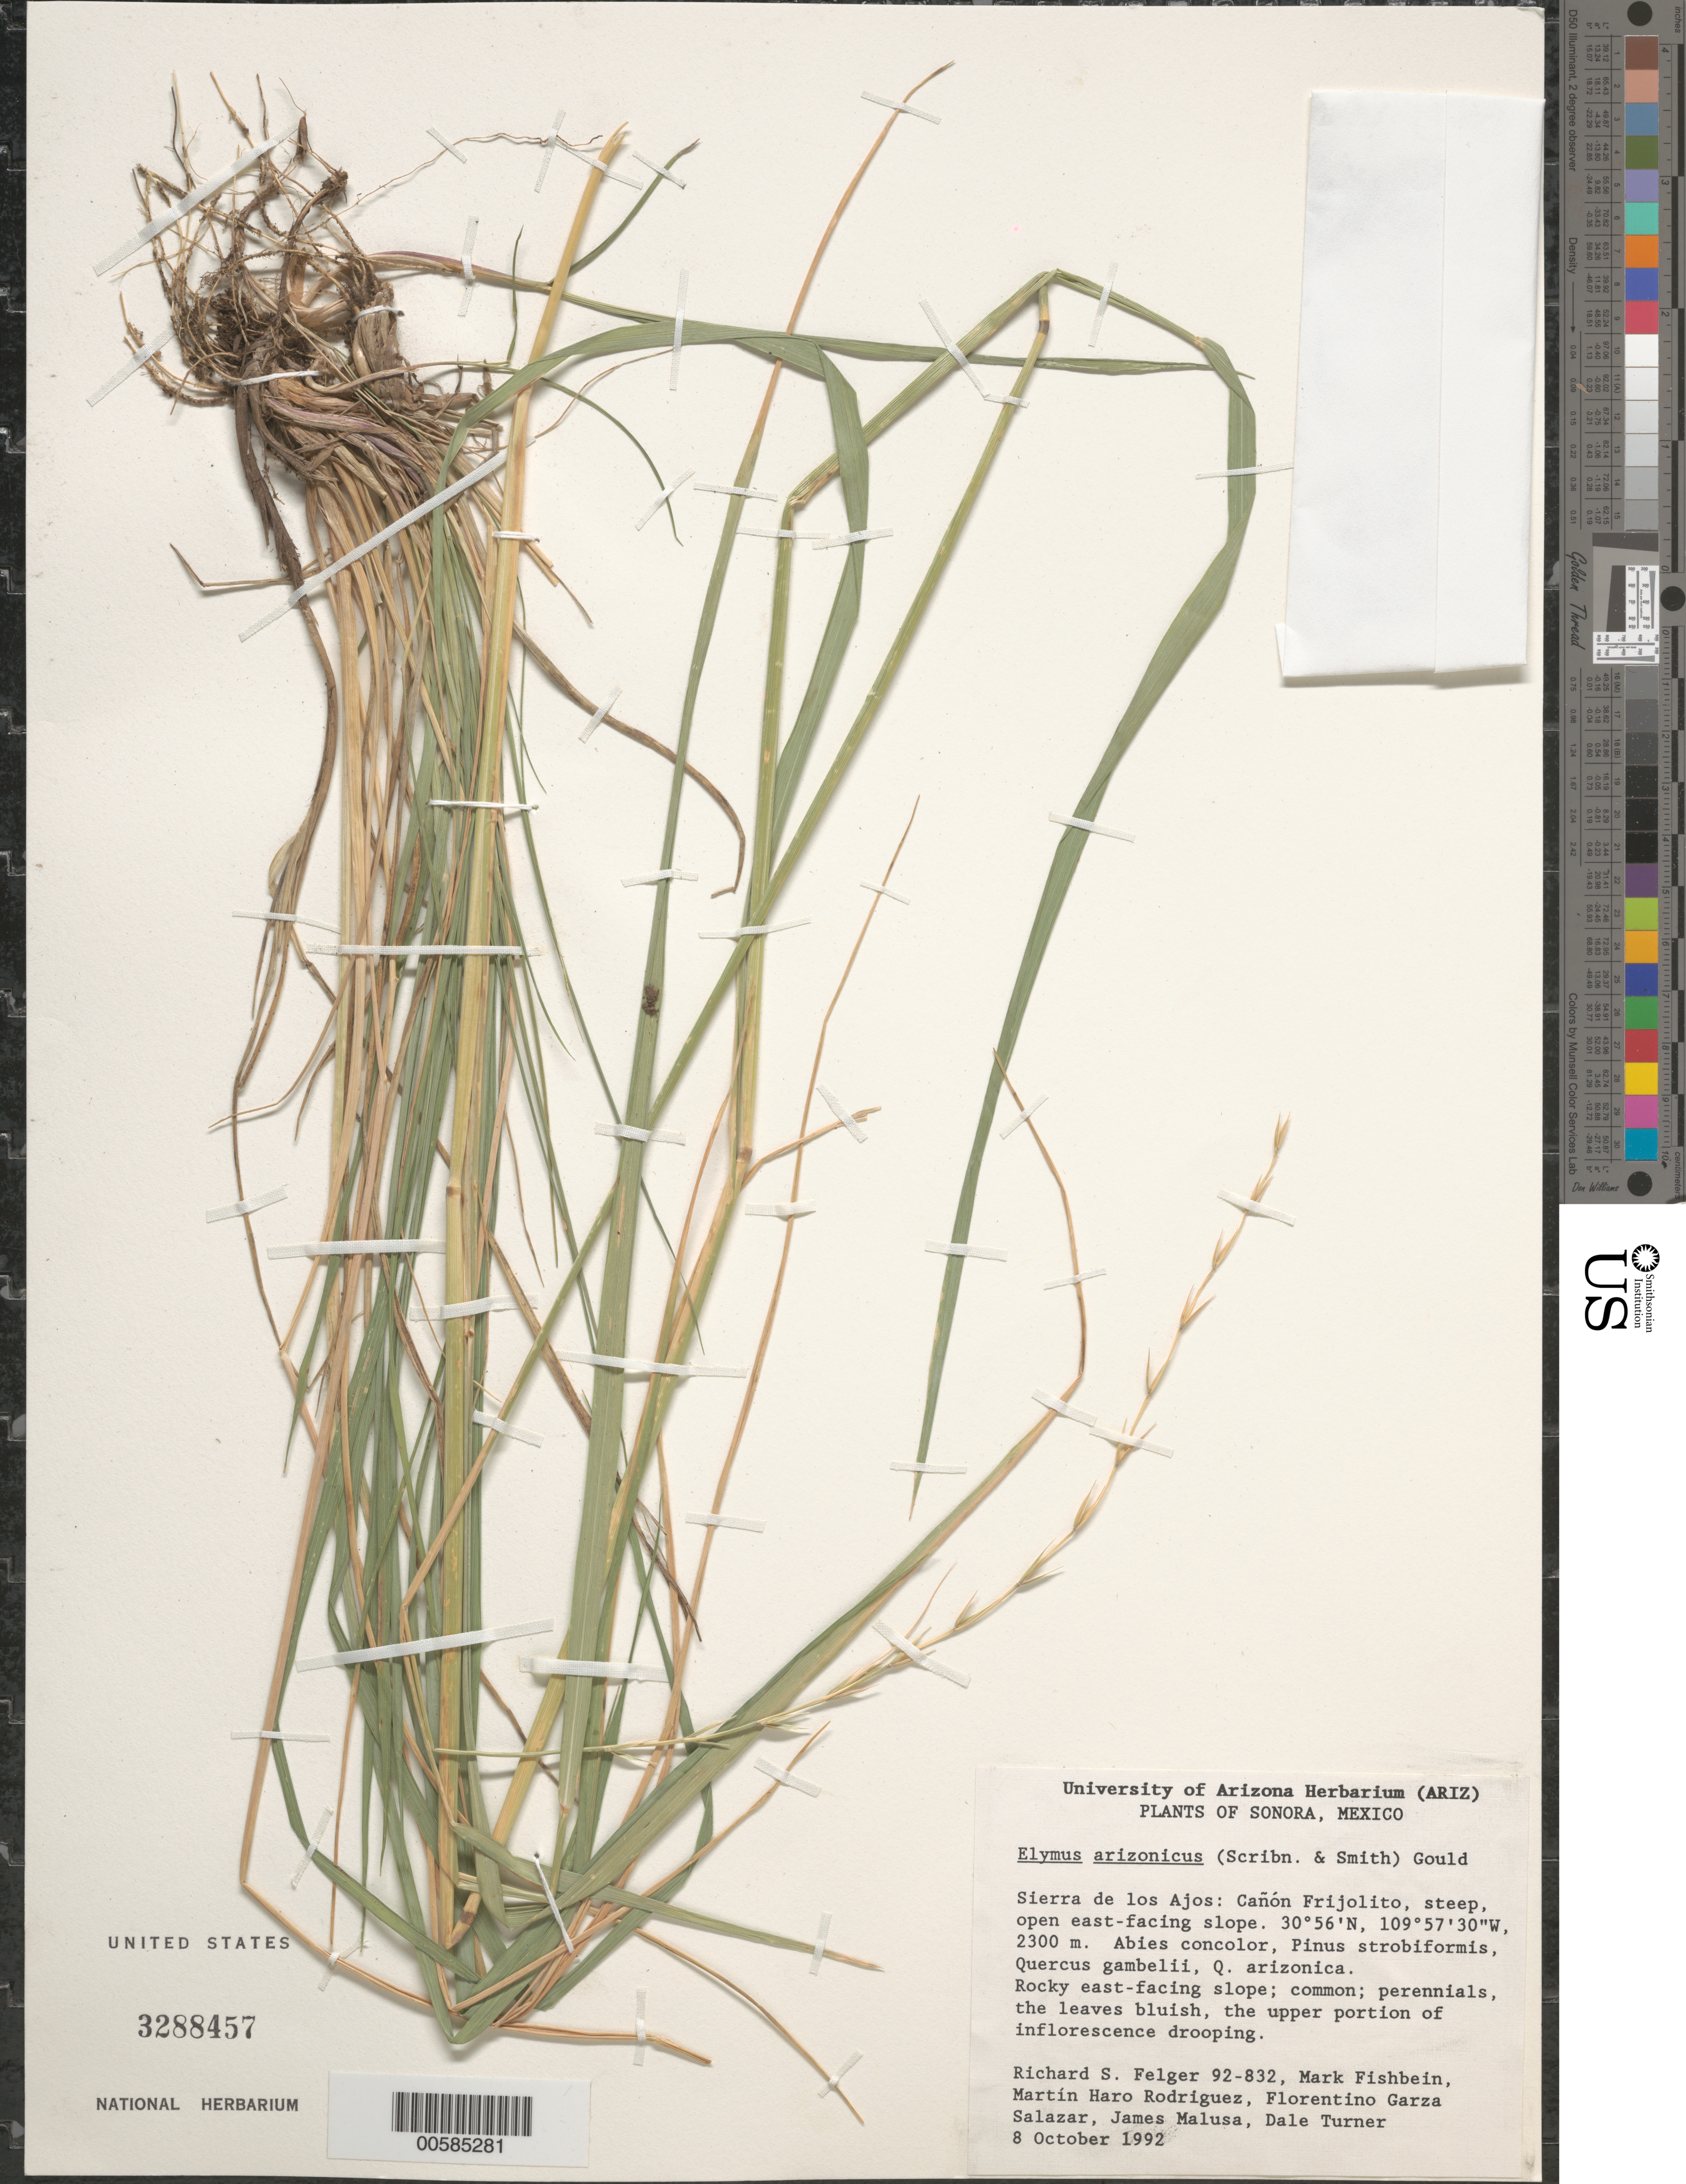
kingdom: Plantae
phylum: Tracheophyta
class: Liliopsida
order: Poales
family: Poaceae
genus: Elymus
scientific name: Elymus arizonicus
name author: (Scribn. & J.G. Sm.) Gould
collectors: R. S. Felger, M. Fishbein, M. Rodriguez & F. Salazar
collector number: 92-832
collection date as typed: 8 Oct 1992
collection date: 1992-10-08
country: Mexico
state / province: Sonora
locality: Sierra de los Ajos: Ca±=n Frijolito, E-facing slope.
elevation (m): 2300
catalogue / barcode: US 3288457